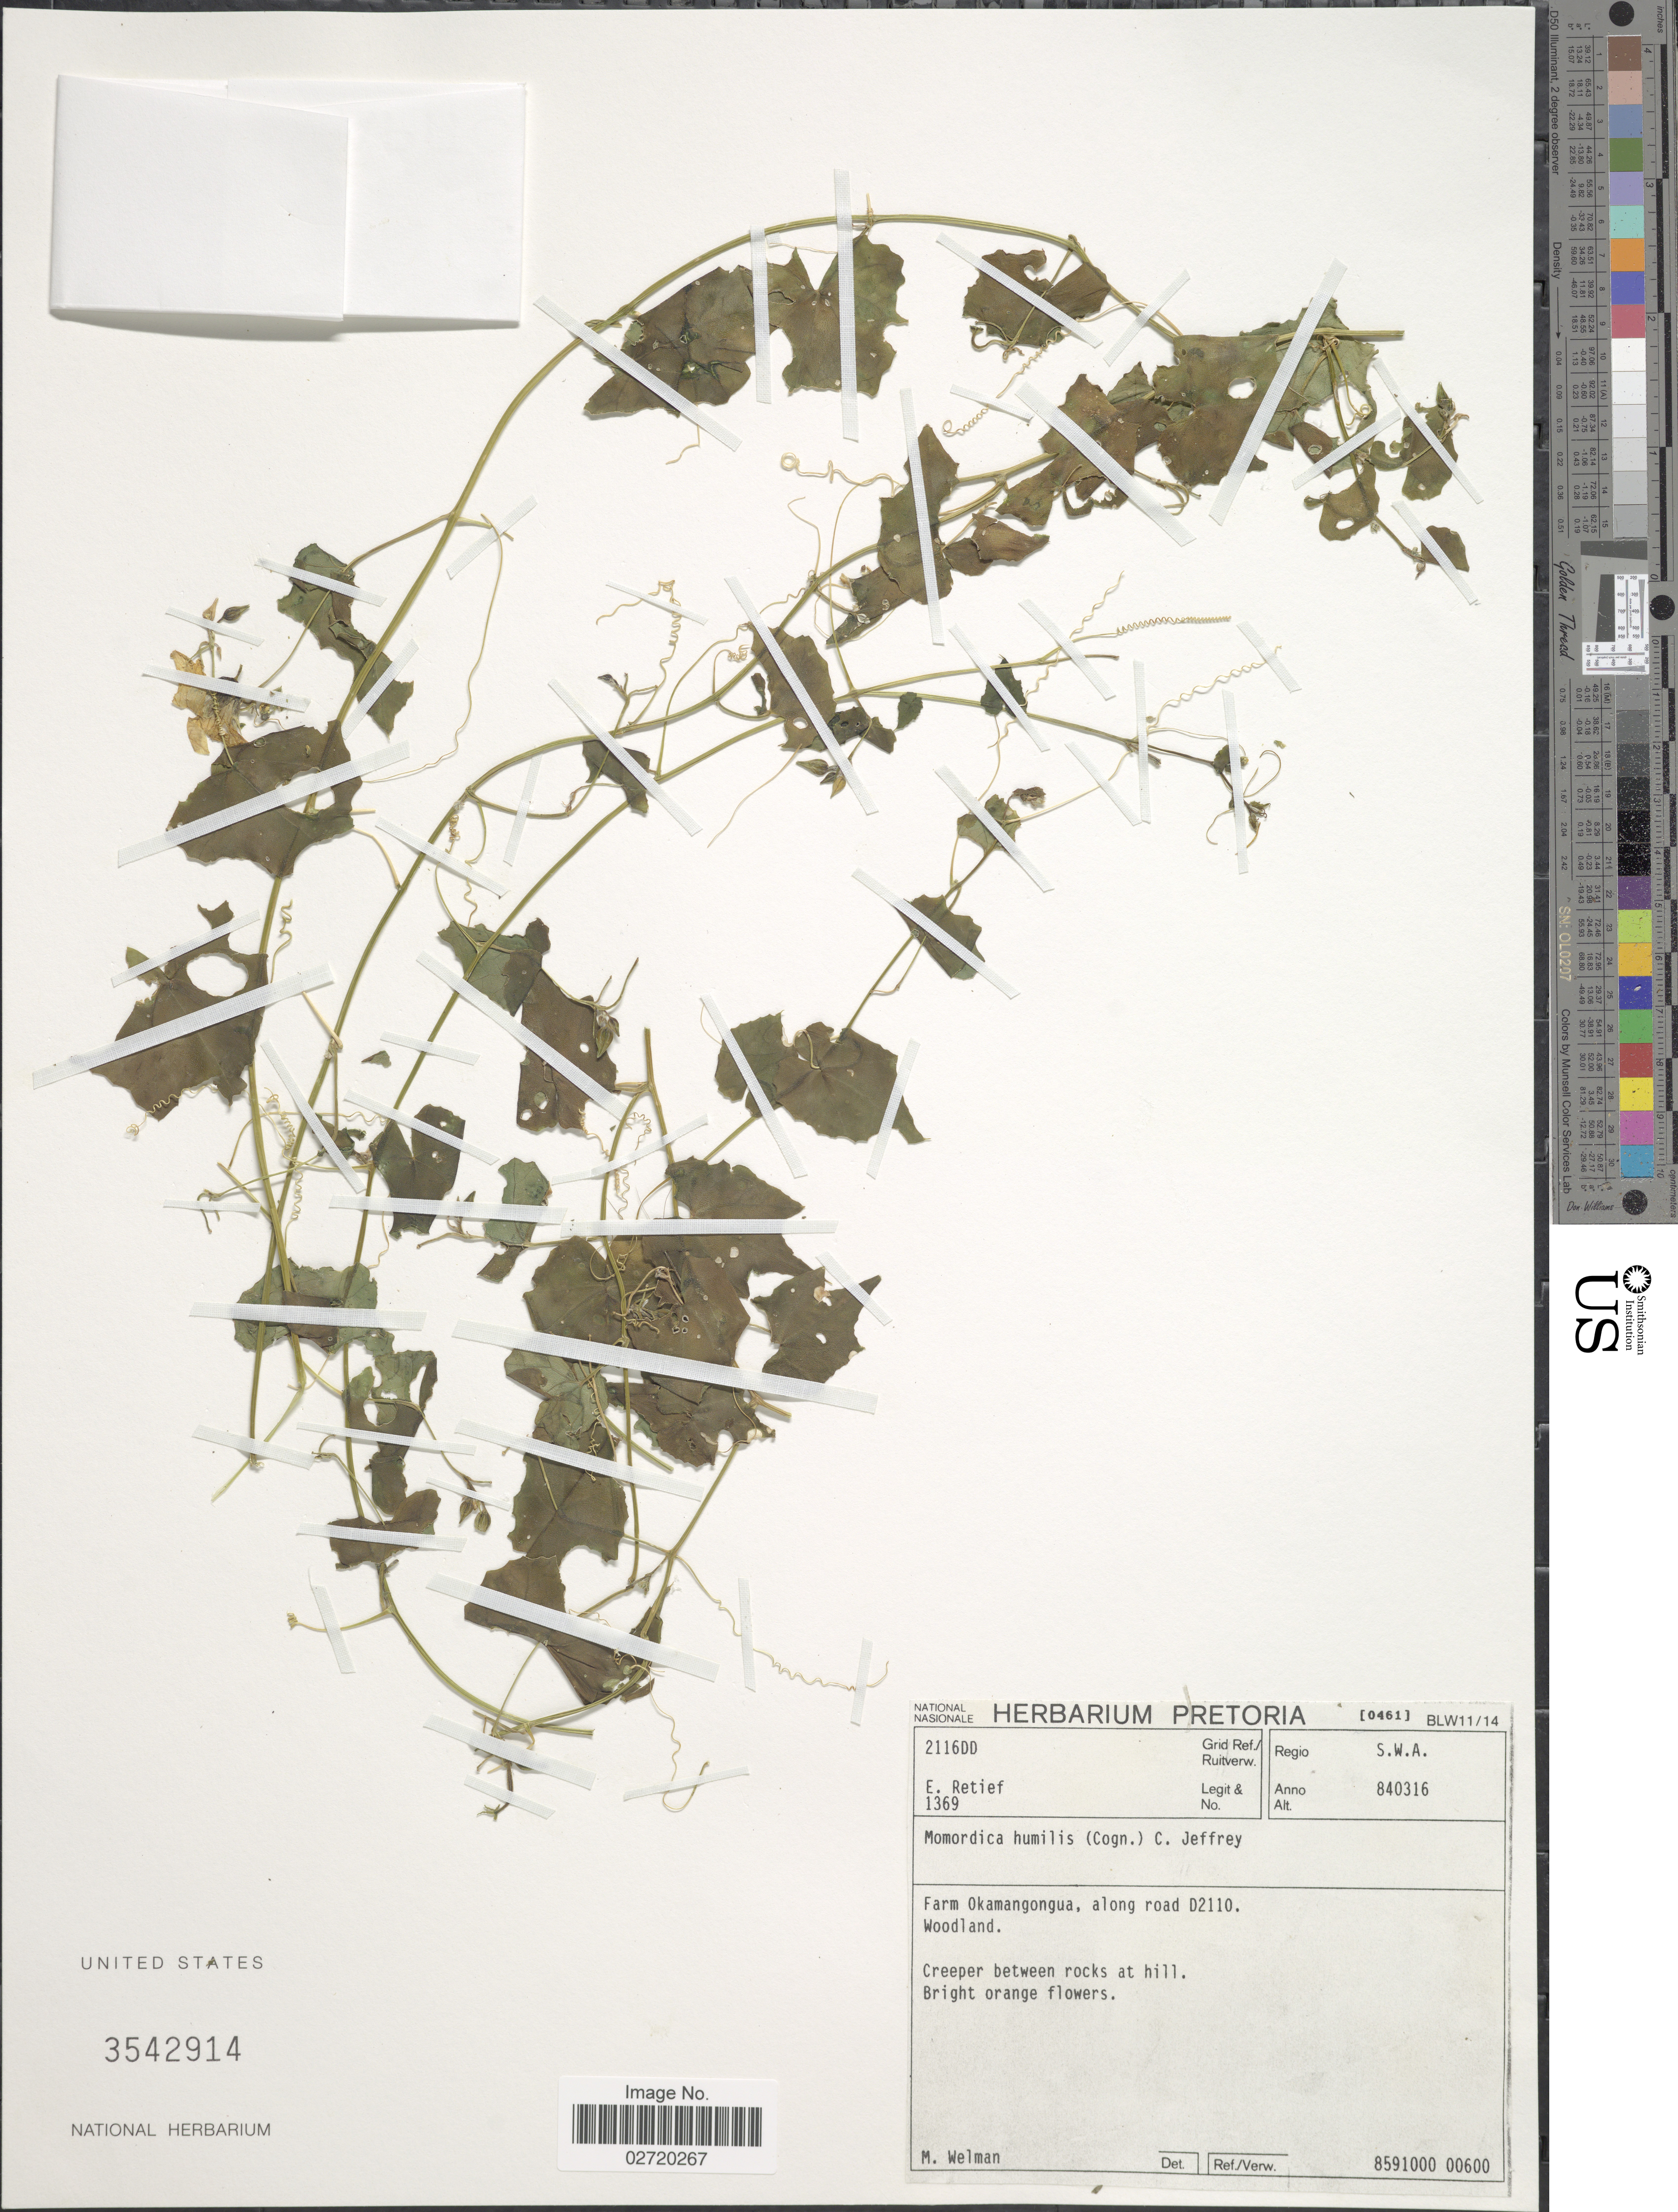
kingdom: Plantae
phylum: Tracheophyta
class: Magnoliopsida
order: Cucurbitales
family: Cucurbitaceae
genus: Momordica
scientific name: Momordica humilis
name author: (Cogn. ex Schinz) C. Jeffrey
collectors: E. Retief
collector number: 1369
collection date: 1984-03-16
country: Namibia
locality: Regio S.W.A., Grid ref./Ruitverw. 2116DD, Farm Okamangongua, along road D2110, Woodland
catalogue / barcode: US 3542914